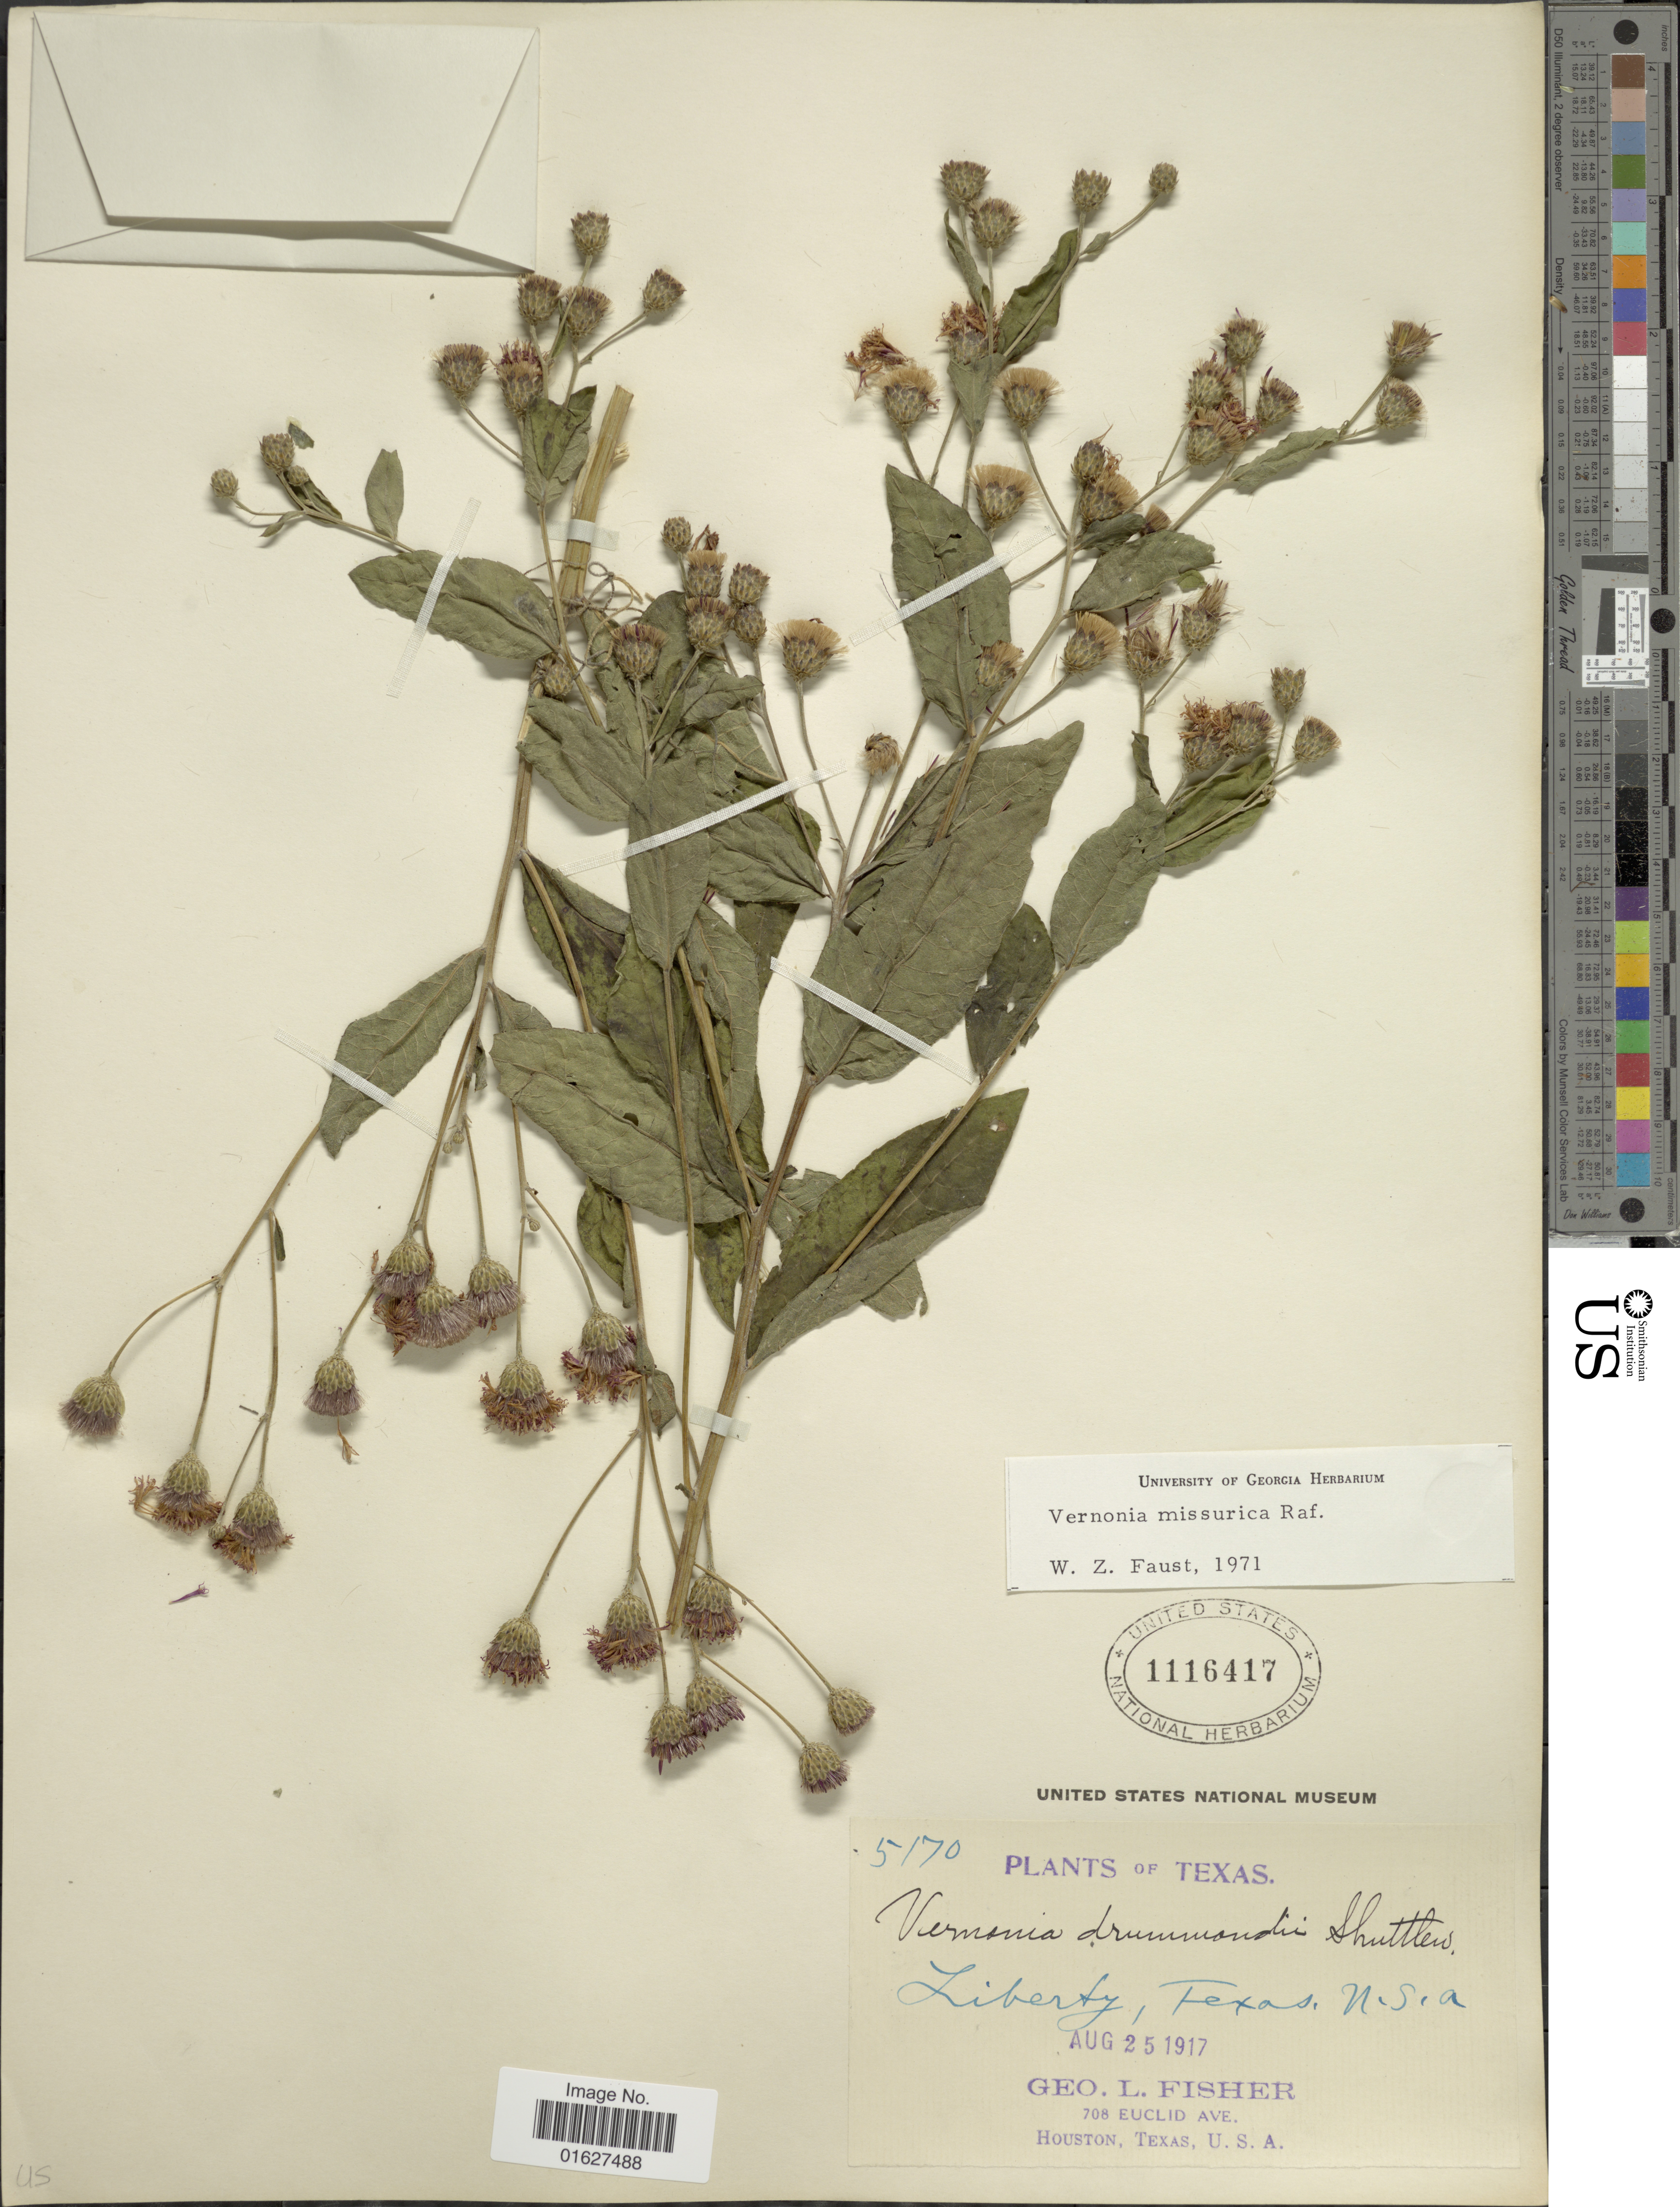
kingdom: Plantae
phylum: Tracheophyta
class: Magnoliopsida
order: Asterales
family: Asteraceae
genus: Vernonia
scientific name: Vernonia missurica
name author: Raf.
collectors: G. H. Fisher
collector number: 5170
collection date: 1917-08-25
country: United States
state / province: Texas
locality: Liberty, U.S.A.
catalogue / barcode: US 1116417